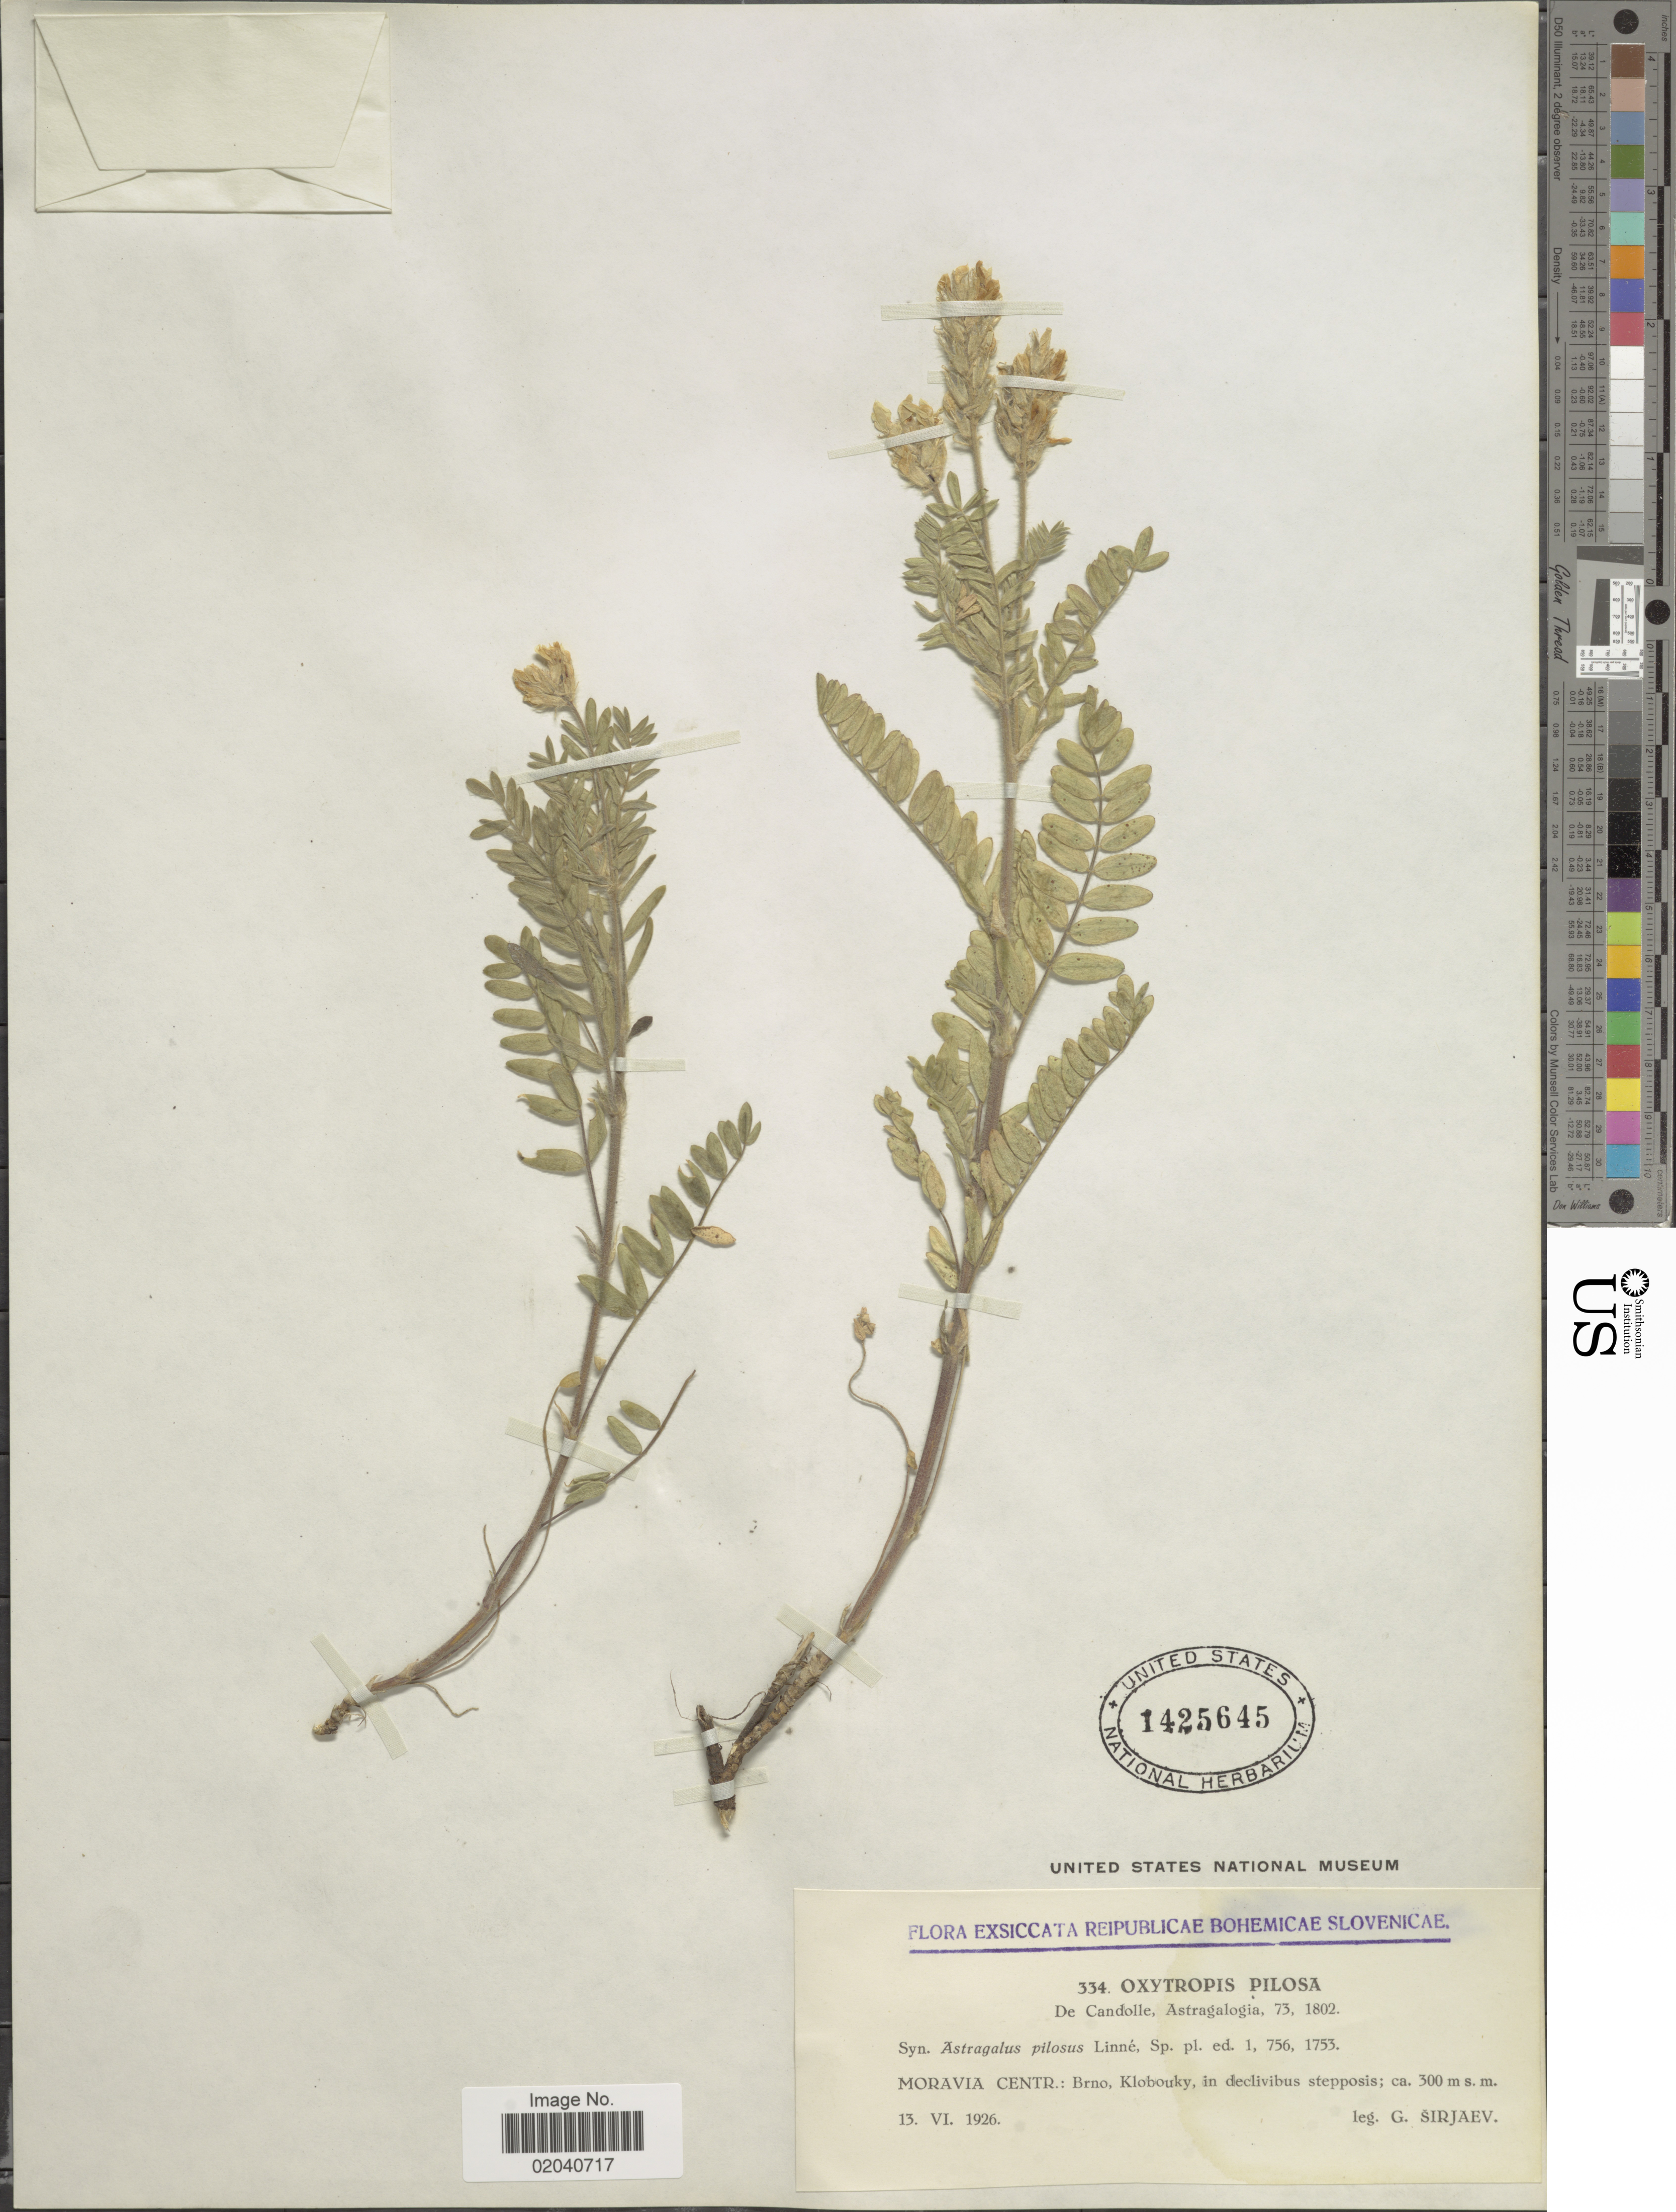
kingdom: Plantae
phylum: Tracheophyta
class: Magnoliopsida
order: Fabales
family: Fabaceae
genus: Oxytropis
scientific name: Oxytropis pilosa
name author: (L.) DC.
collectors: G. Širjaev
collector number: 334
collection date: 1926-06-13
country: Czechia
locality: Moravia Centr: Brno, Klobourky, in declivibus stepposis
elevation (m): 300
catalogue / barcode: US 1425645